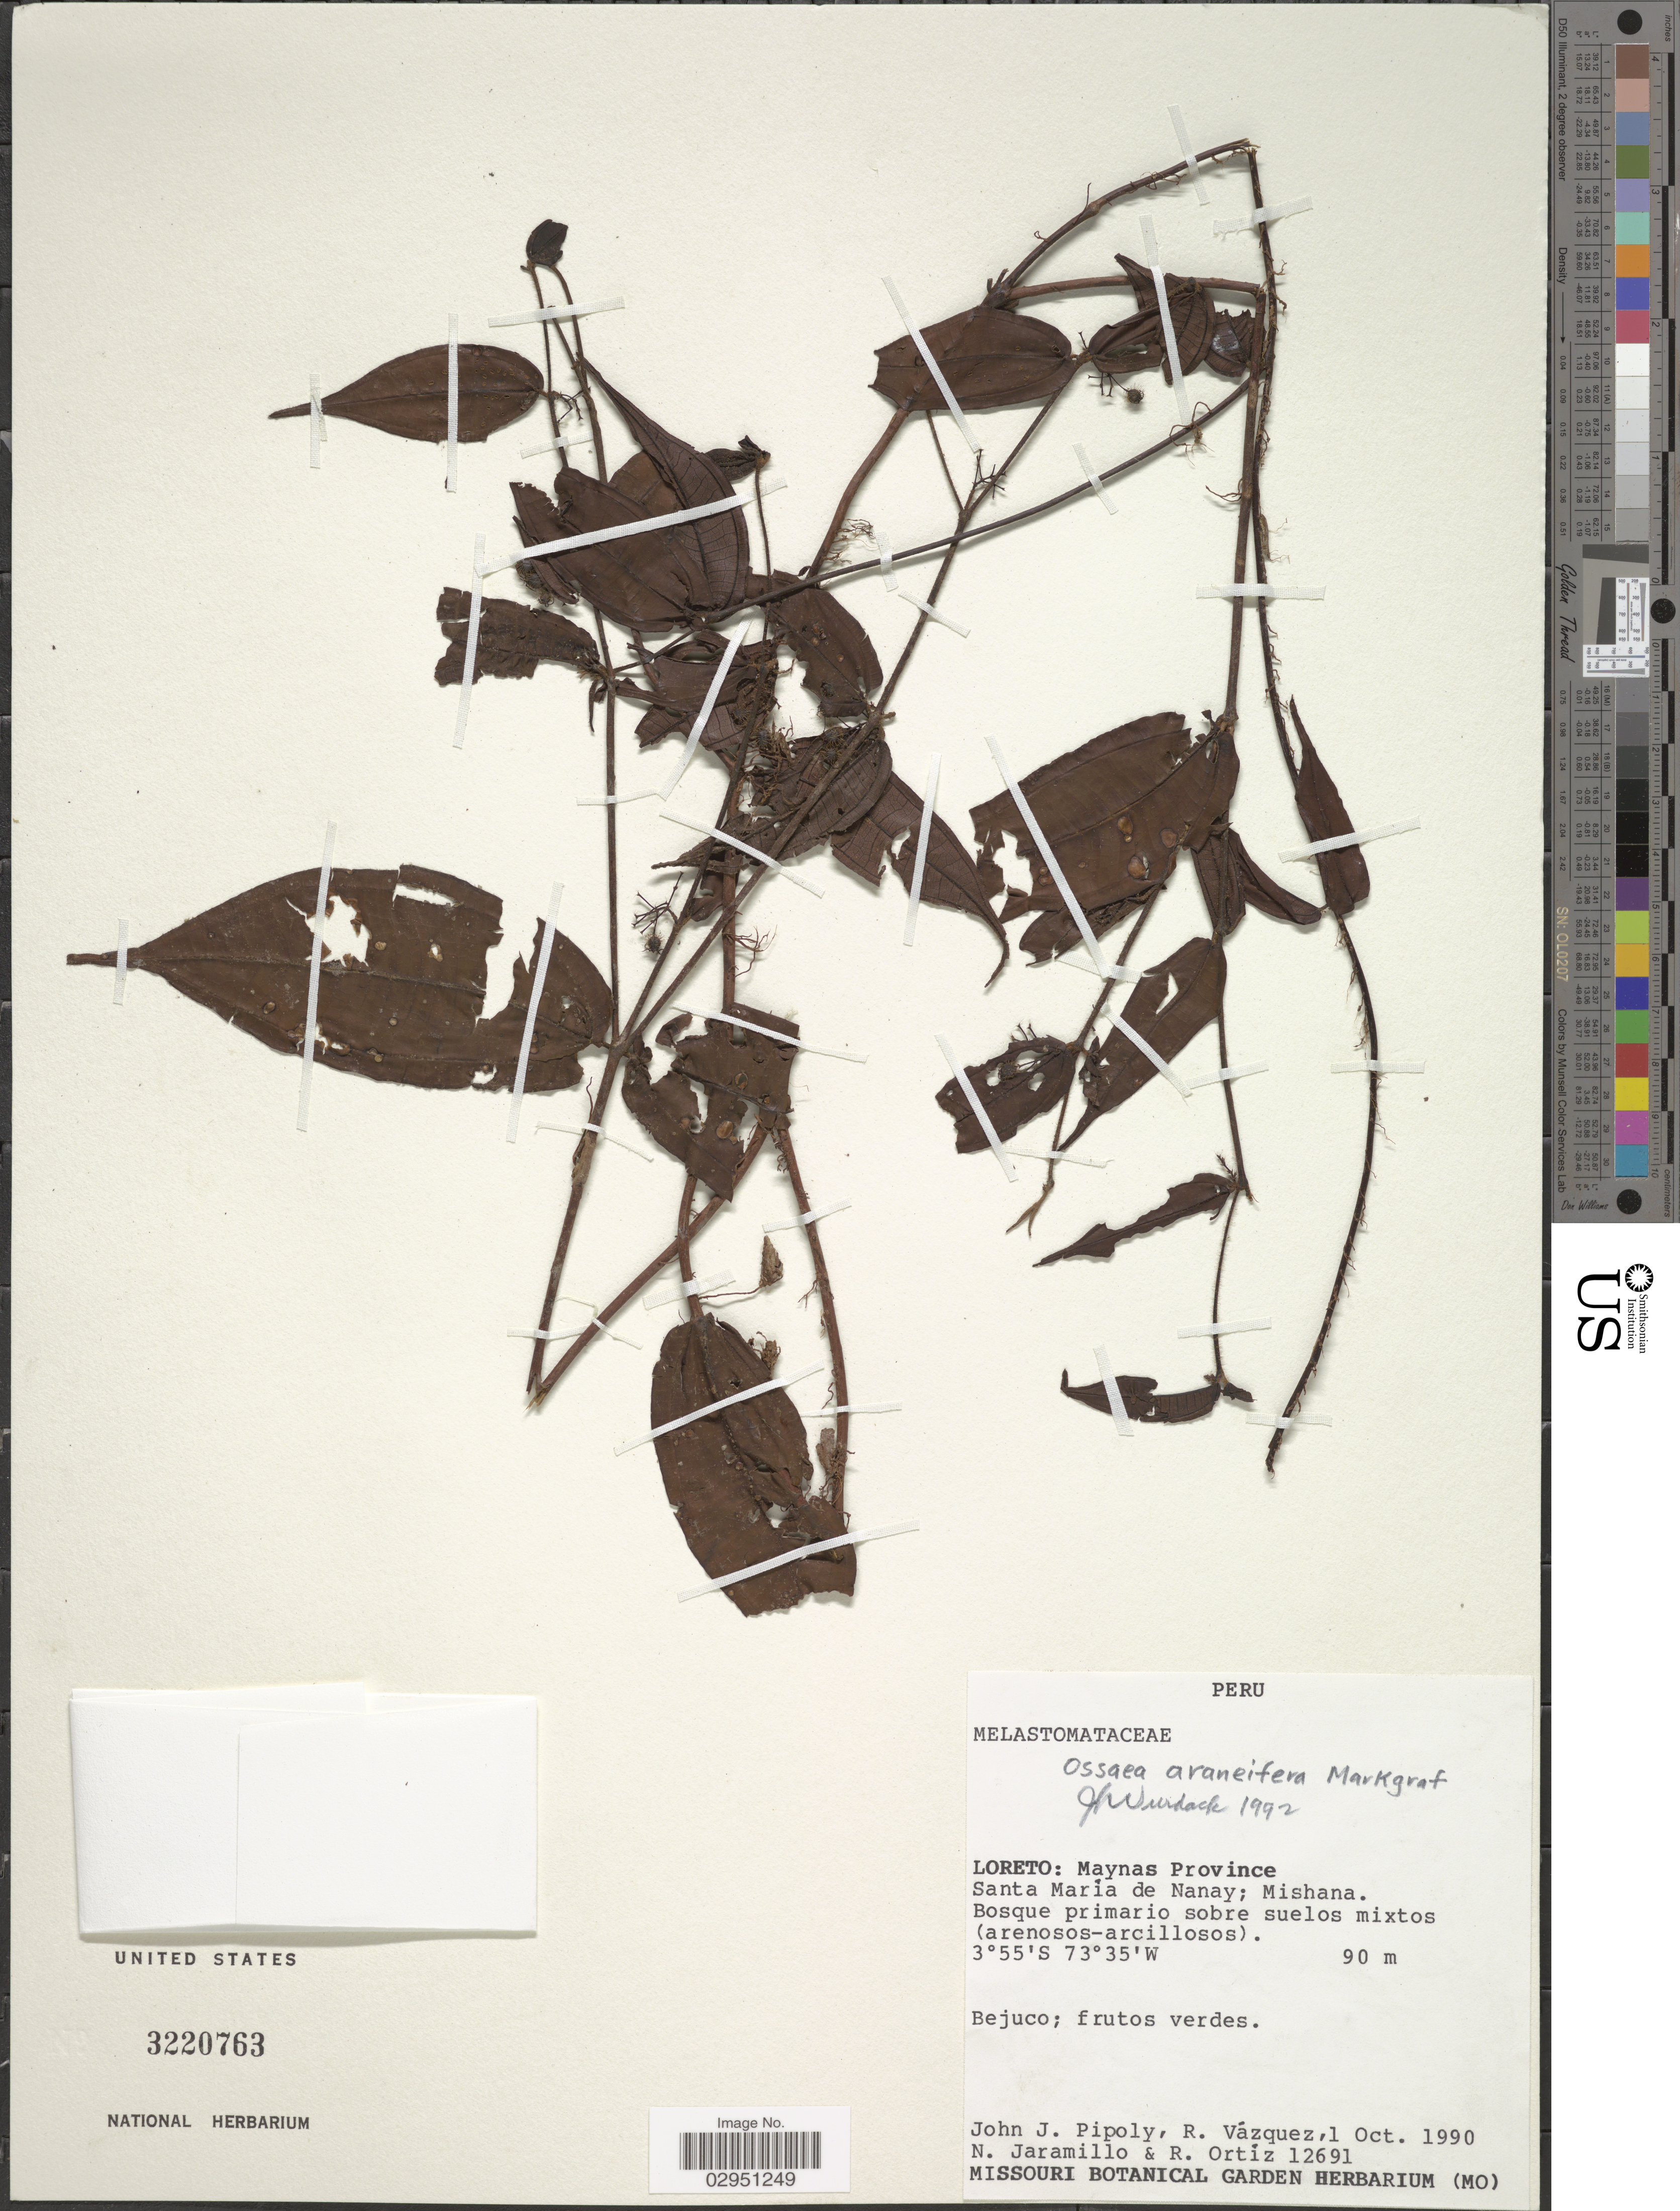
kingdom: Plantae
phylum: Tracheophyta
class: Magnoliopsida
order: Myrtales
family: Melastomataceae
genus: Ossaea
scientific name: Ossaea araneifera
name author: Markgr.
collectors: J. J. Pipoly, R. Vásquez, N. Jaramillo & R. Ortiz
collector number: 12691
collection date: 1990-10-01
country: Peru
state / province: Loreto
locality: Maynas Province. Santa María de Nanay; Mishana.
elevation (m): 90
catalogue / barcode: US 3220763